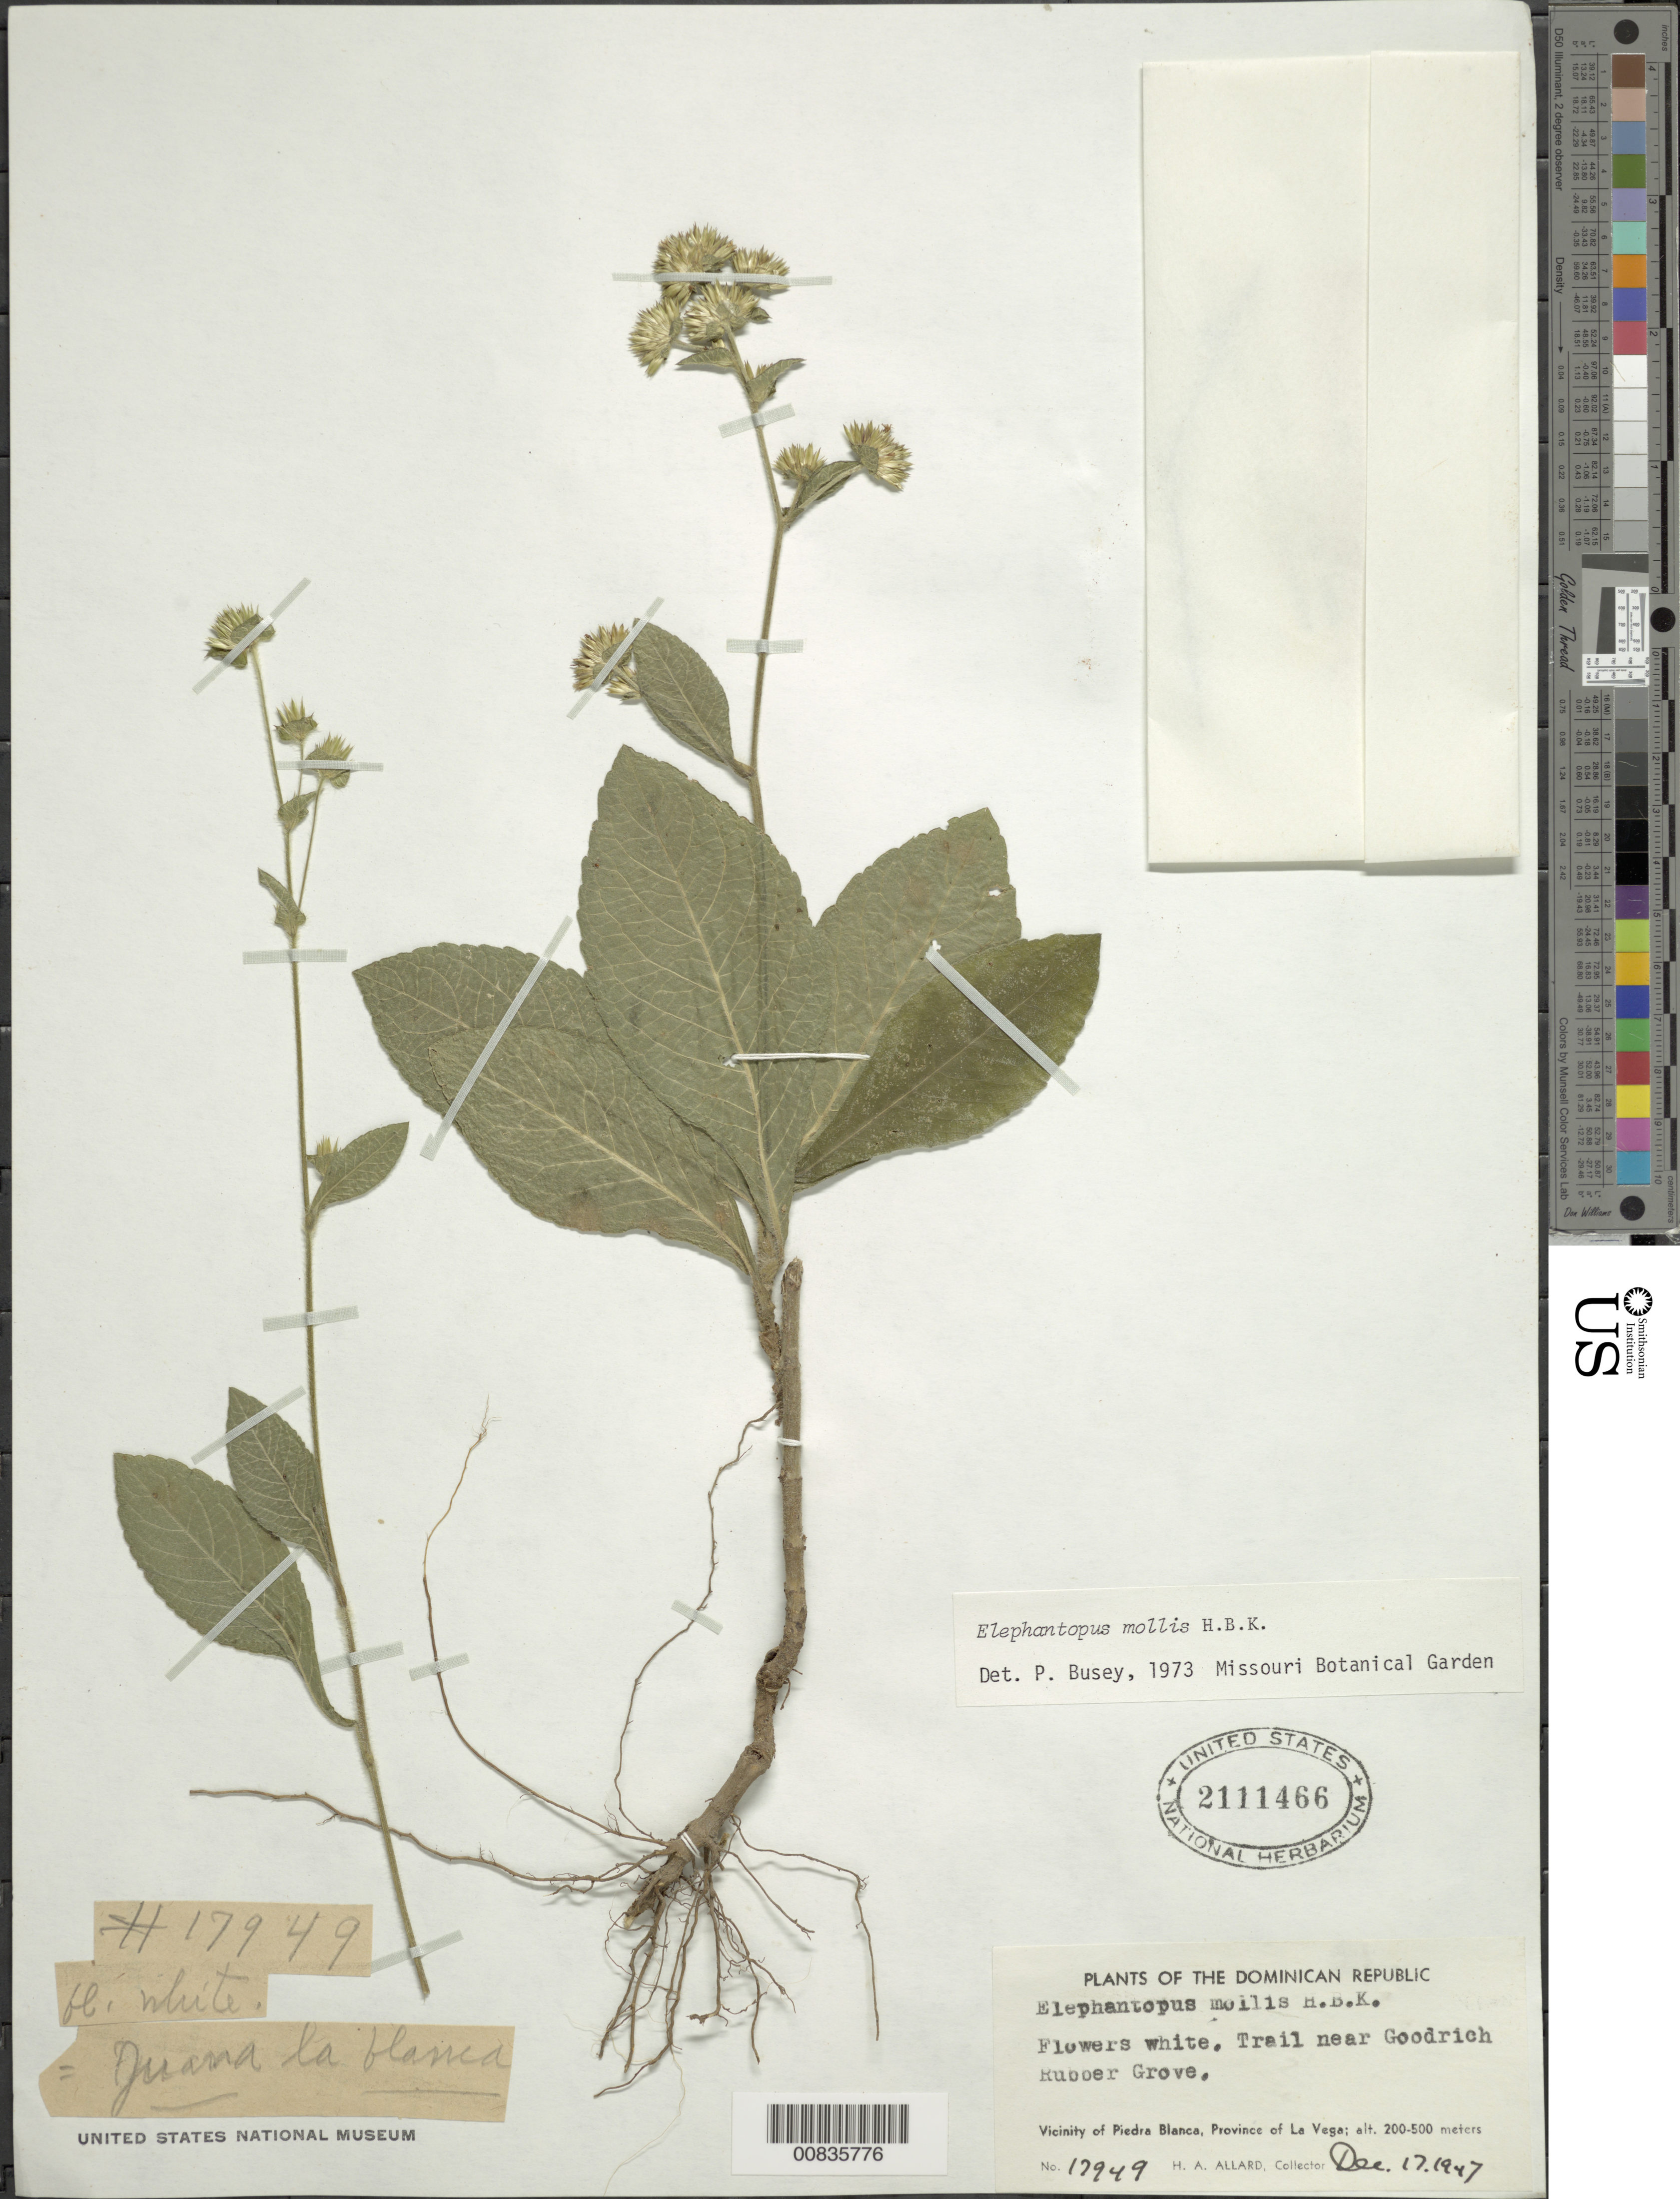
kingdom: Plantae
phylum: Tracheophyta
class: Magnoliopsida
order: Asterales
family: Asteraceae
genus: Elephantopus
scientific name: Elephantopus mollis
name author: Kunth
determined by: Busey, P.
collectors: H. A. Allard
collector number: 17949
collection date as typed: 17 Dec 1947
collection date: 1947-12-17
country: Dominican Republic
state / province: La Vega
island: Hispaniola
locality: Vicinity of Piedra Blanca, along trail to Goodrich Rubber Grove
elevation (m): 200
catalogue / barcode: US 2111466